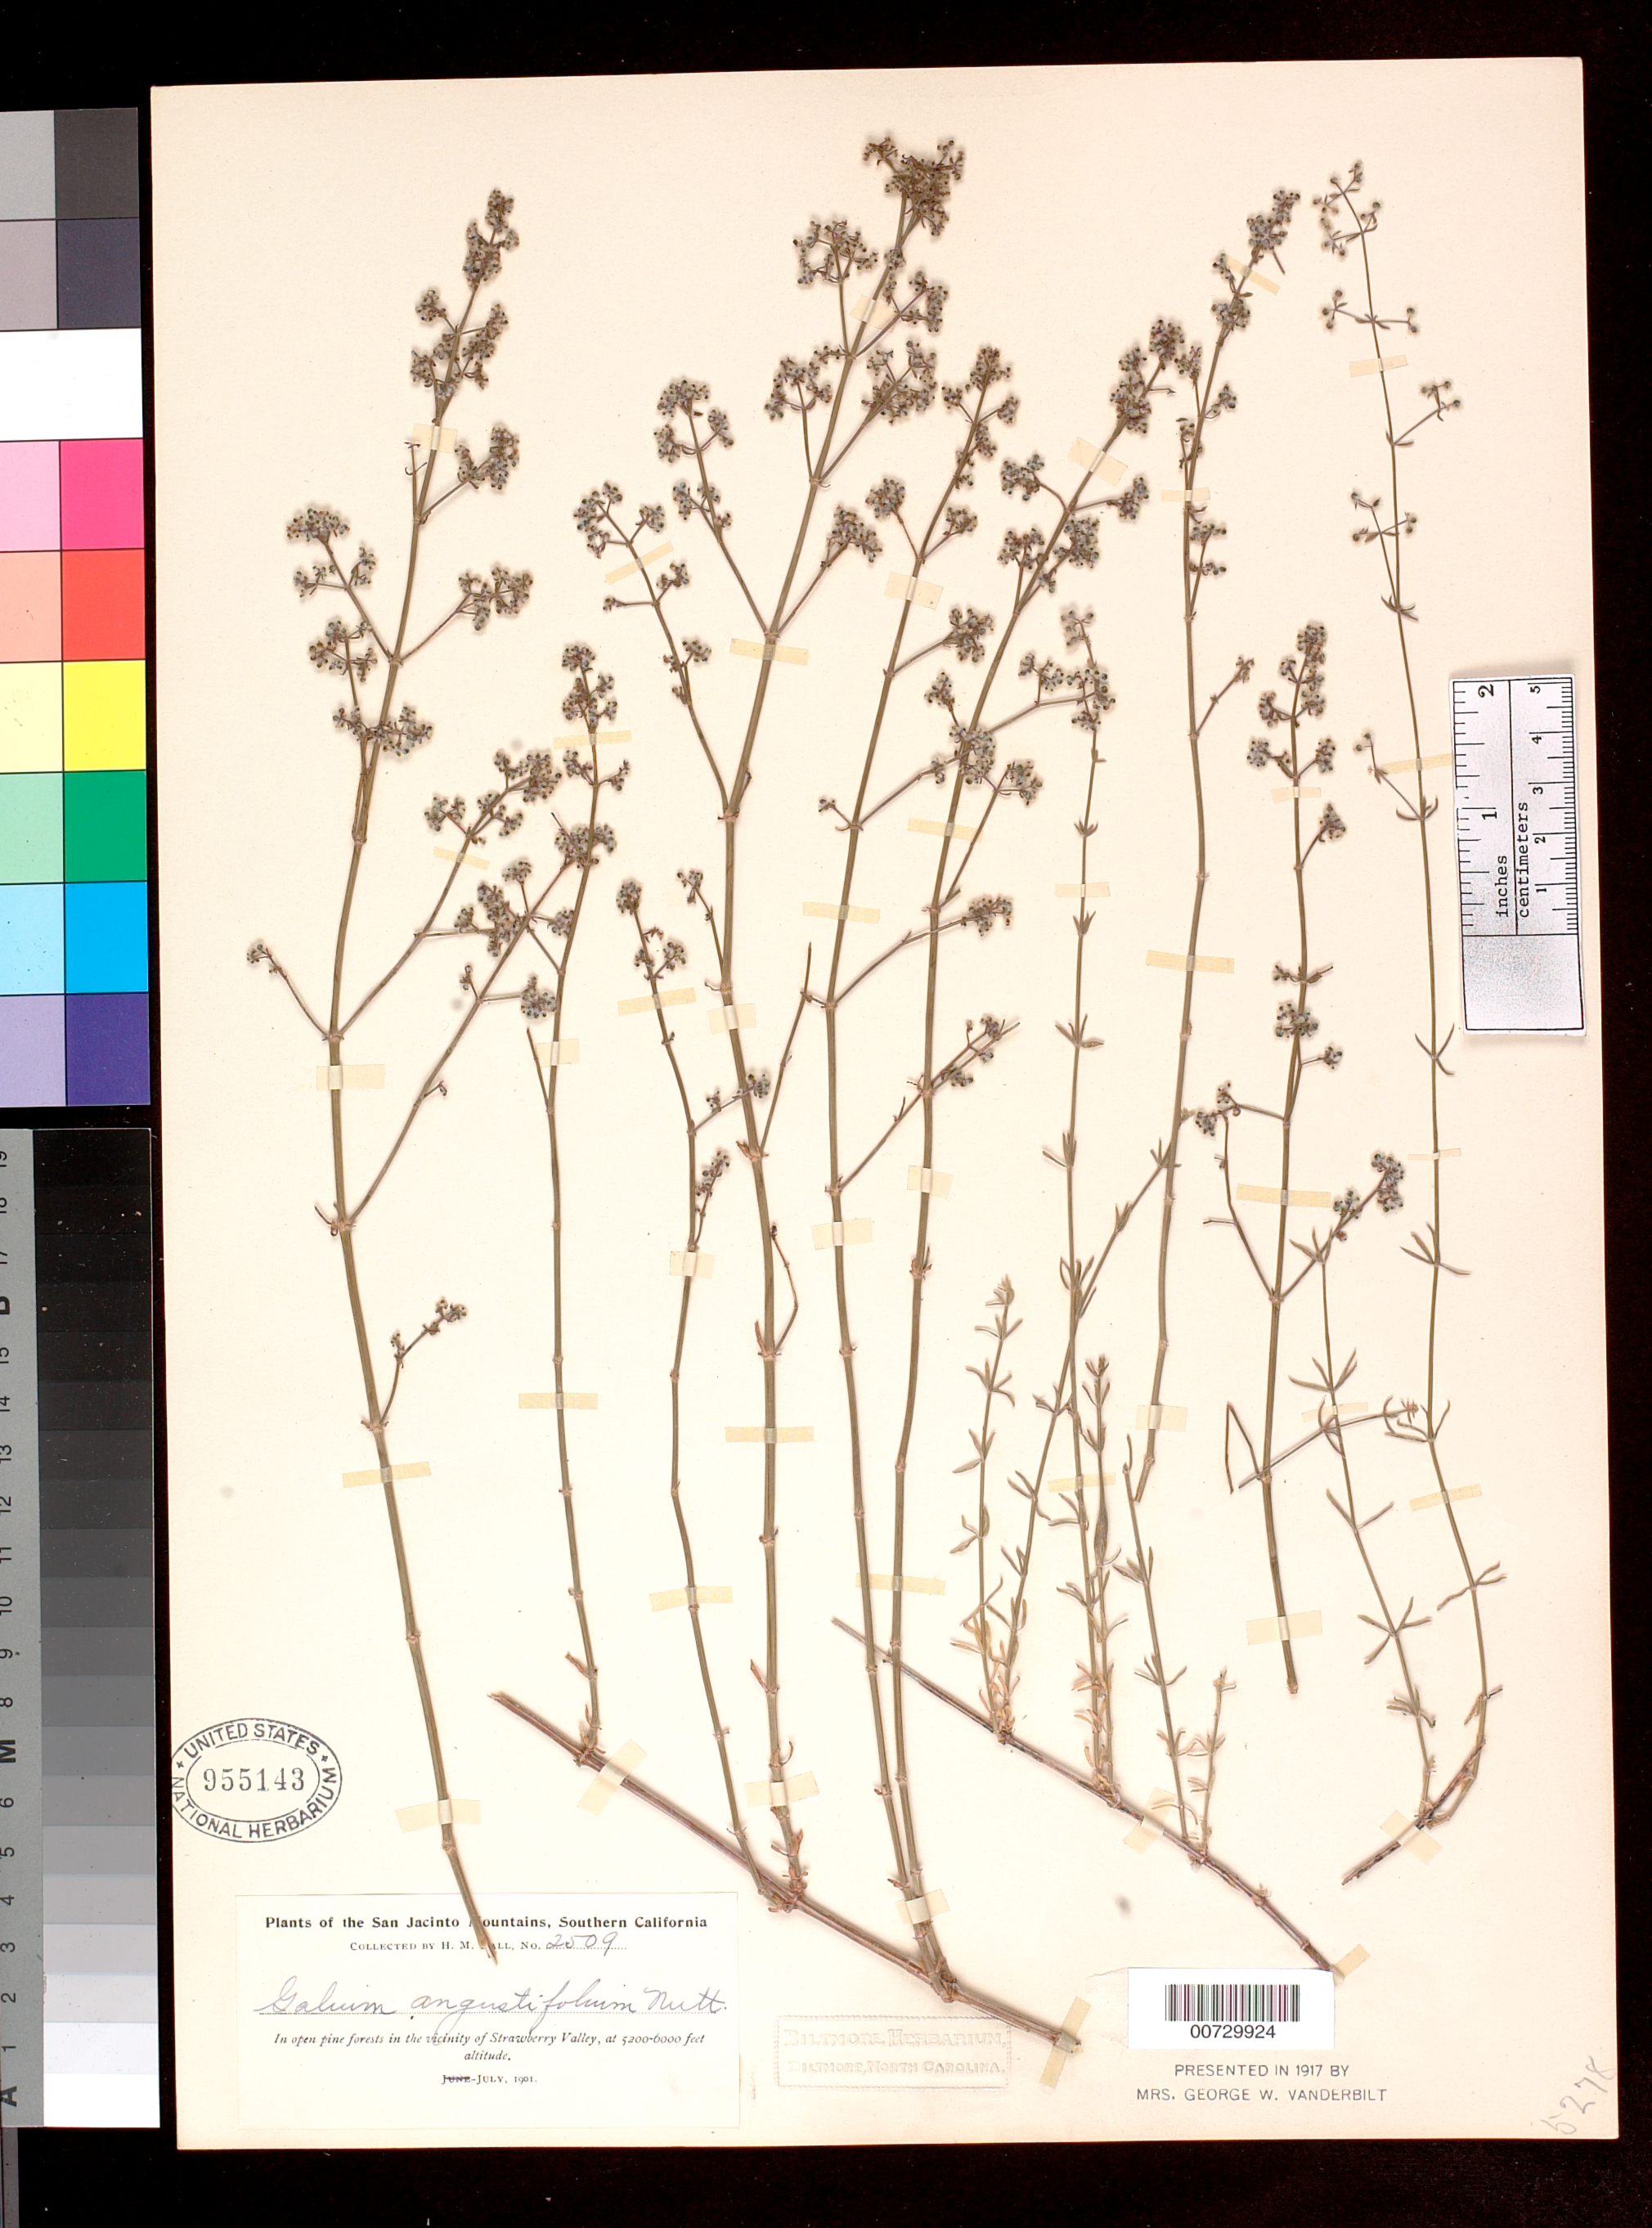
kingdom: Plantae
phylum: Tracheophyta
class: Magnoliopsida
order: Gentianales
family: Rubiaceae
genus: Galium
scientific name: Galium angustifolium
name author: Nutt.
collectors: H. M. Hall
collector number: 2509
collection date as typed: Jul 1901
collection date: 1901-07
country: United States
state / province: California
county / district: Riverside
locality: In open forest in the vicinity of Strawberry Valley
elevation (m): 1585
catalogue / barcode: US 955143